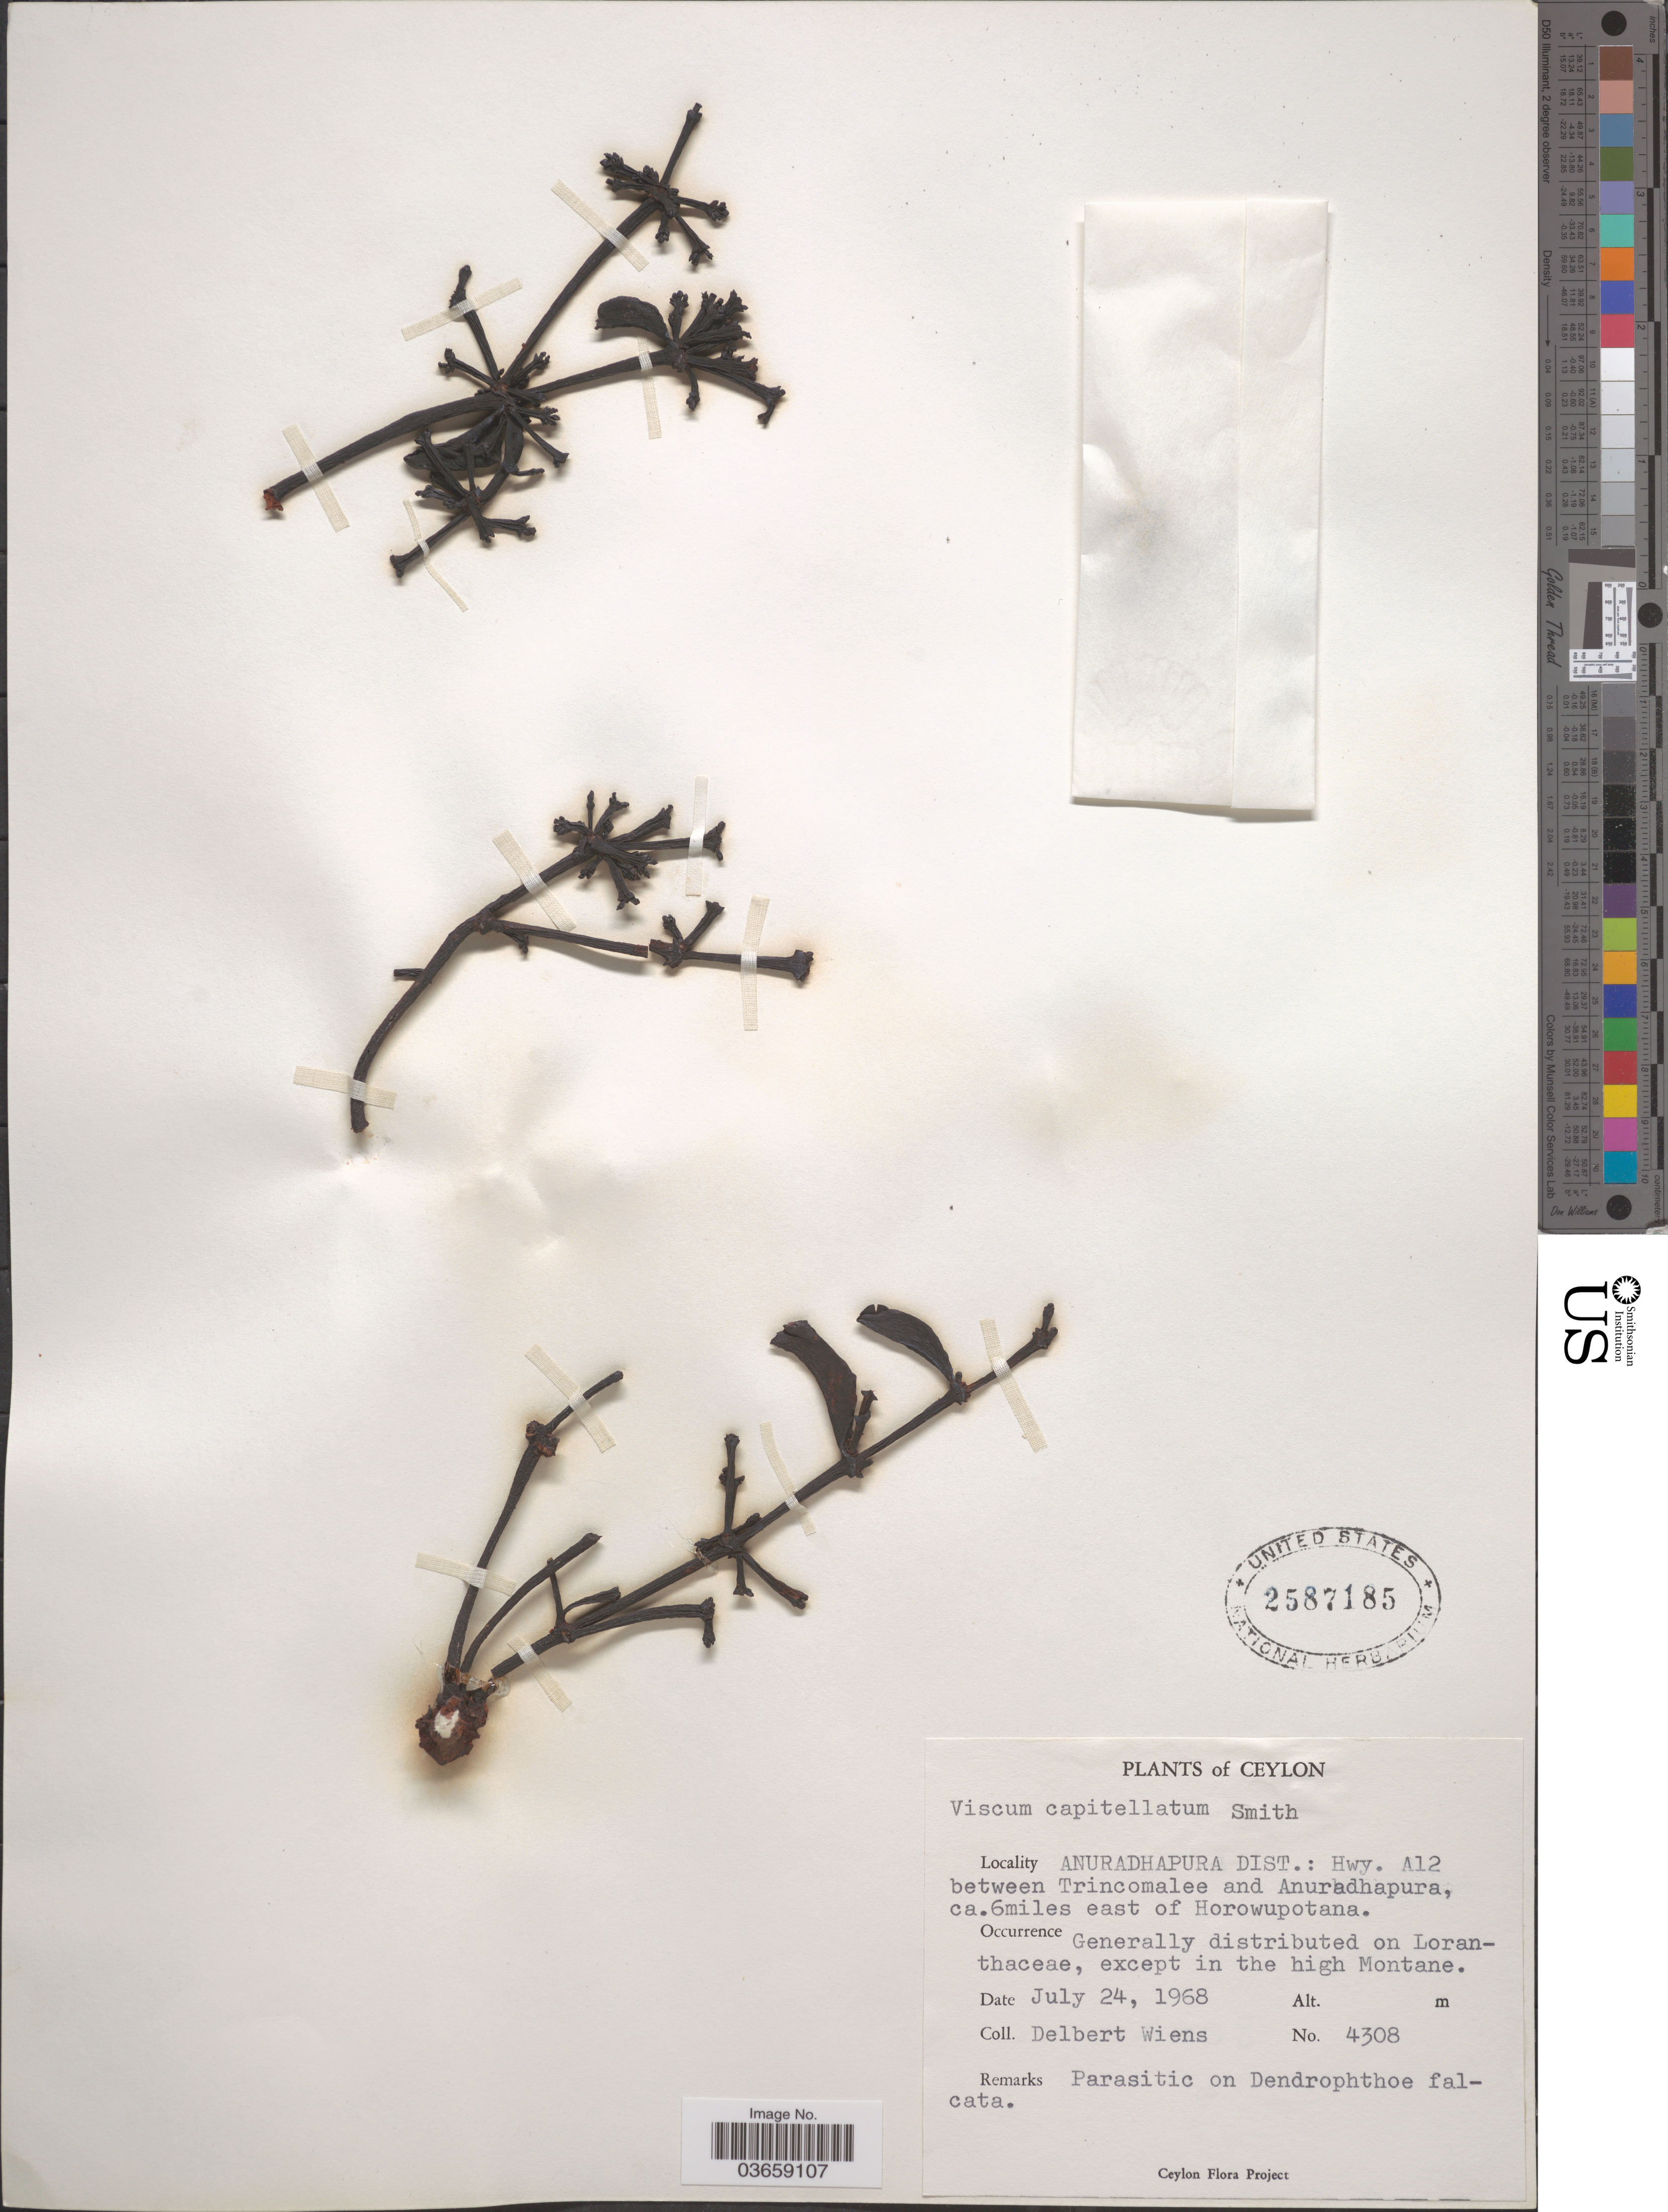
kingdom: Plantae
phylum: Tracheophyta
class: Magnoliopsida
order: Santalales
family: Viscaceae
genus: Viscum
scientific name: Viscum capitellatum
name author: Sm.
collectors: D. Wiens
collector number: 4308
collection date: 1968-07-24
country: Sri Lanka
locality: Ceylon. Anuradhapura Dist.: Hwy. A12 between Trincomalee and Anuradhapura, ca. 6 miles east of Horowupotana.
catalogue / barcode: US 2587185